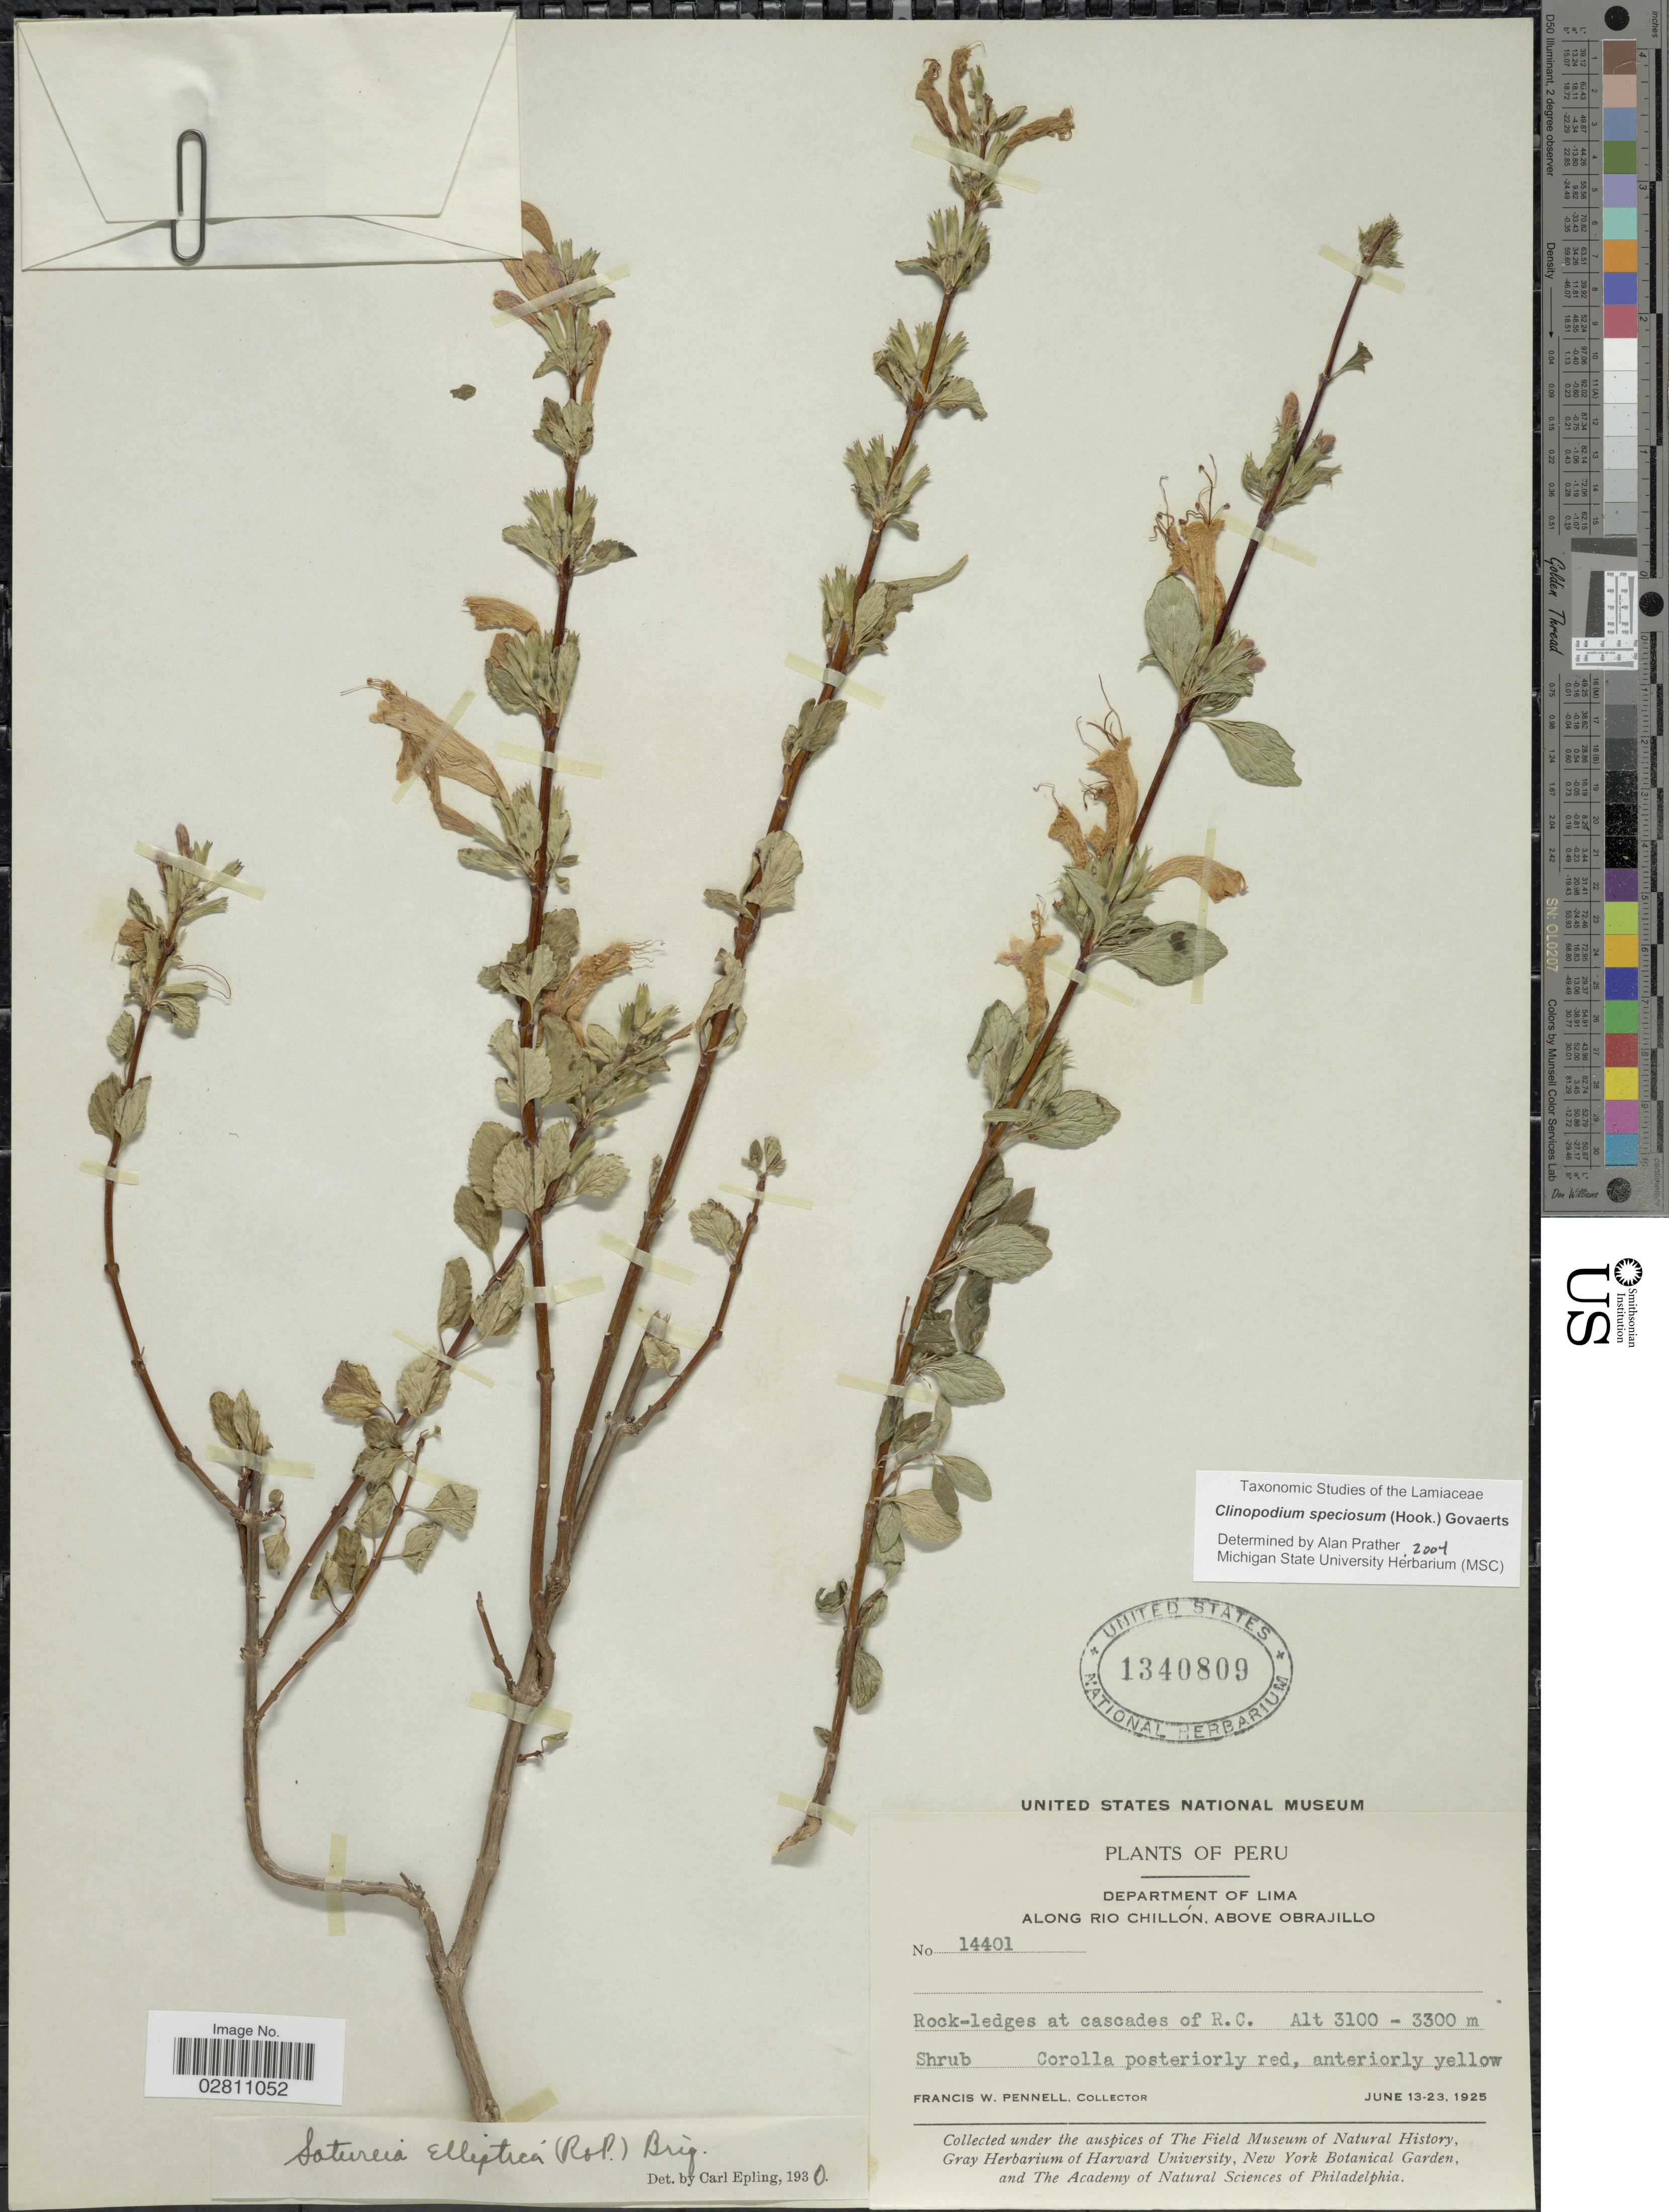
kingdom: Plantae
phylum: Tracheophyta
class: Magnoliopsida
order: Lamiales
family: Lamiaceae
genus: Clinopodium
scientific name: Clinopodium speciosum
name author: (Hook.) Govaerts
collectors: F. W. Pennell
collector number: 14401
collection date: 1925-06-13/1925-06-23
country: Peru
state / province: Lima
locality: Department of Lima, Along Rio Chillón, above Obrajillo, Rock-ledges at cascades of R.C.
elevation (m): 3100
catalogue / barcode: US 1340809